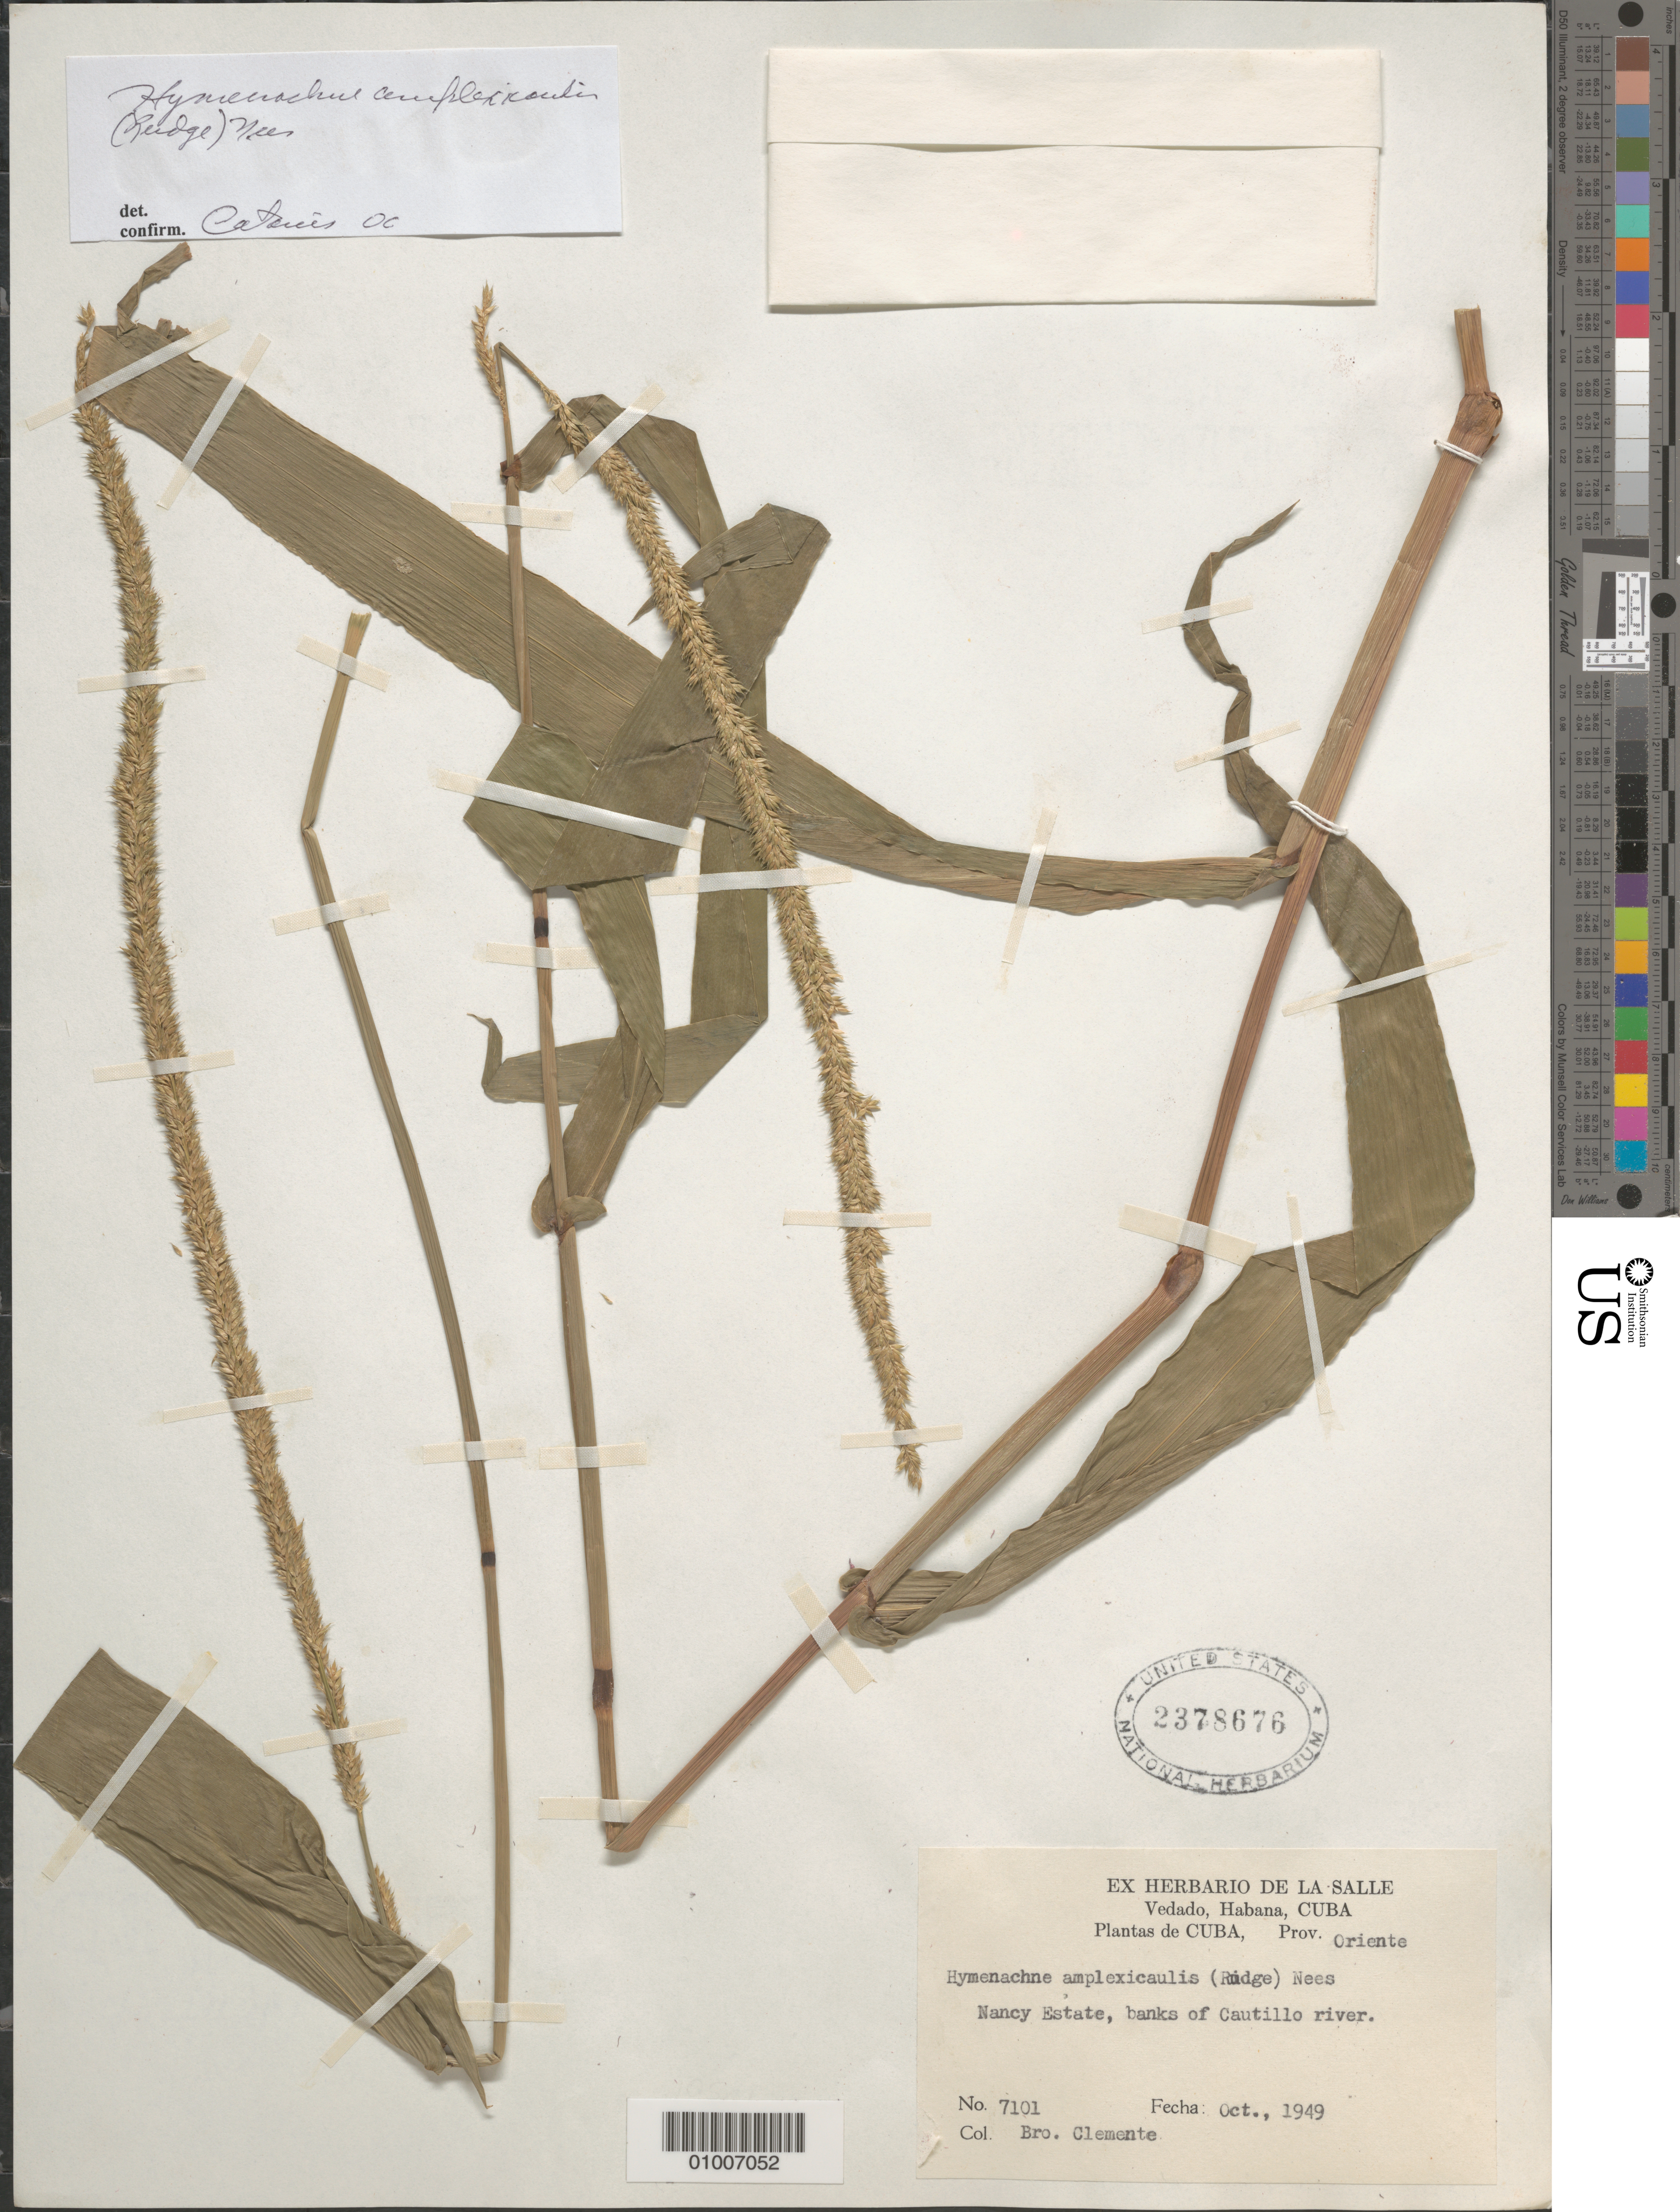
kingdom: Plantae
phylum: Tracheophyta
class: Liliopsida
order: Poales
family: Poaceae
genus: Hymenachne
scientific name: Hymenachne amplexicaulis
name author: (Rudge) Nees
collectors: B. Clement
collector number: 7101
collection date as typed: Oct 1949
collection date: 1949-10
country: Cuba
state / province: La Habana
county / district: Municipio Boyeros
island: Cuba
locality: Banks of Cautillo river, Nancy Estate, Vedado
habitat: River bank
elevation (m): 15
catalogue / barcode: US 2378676